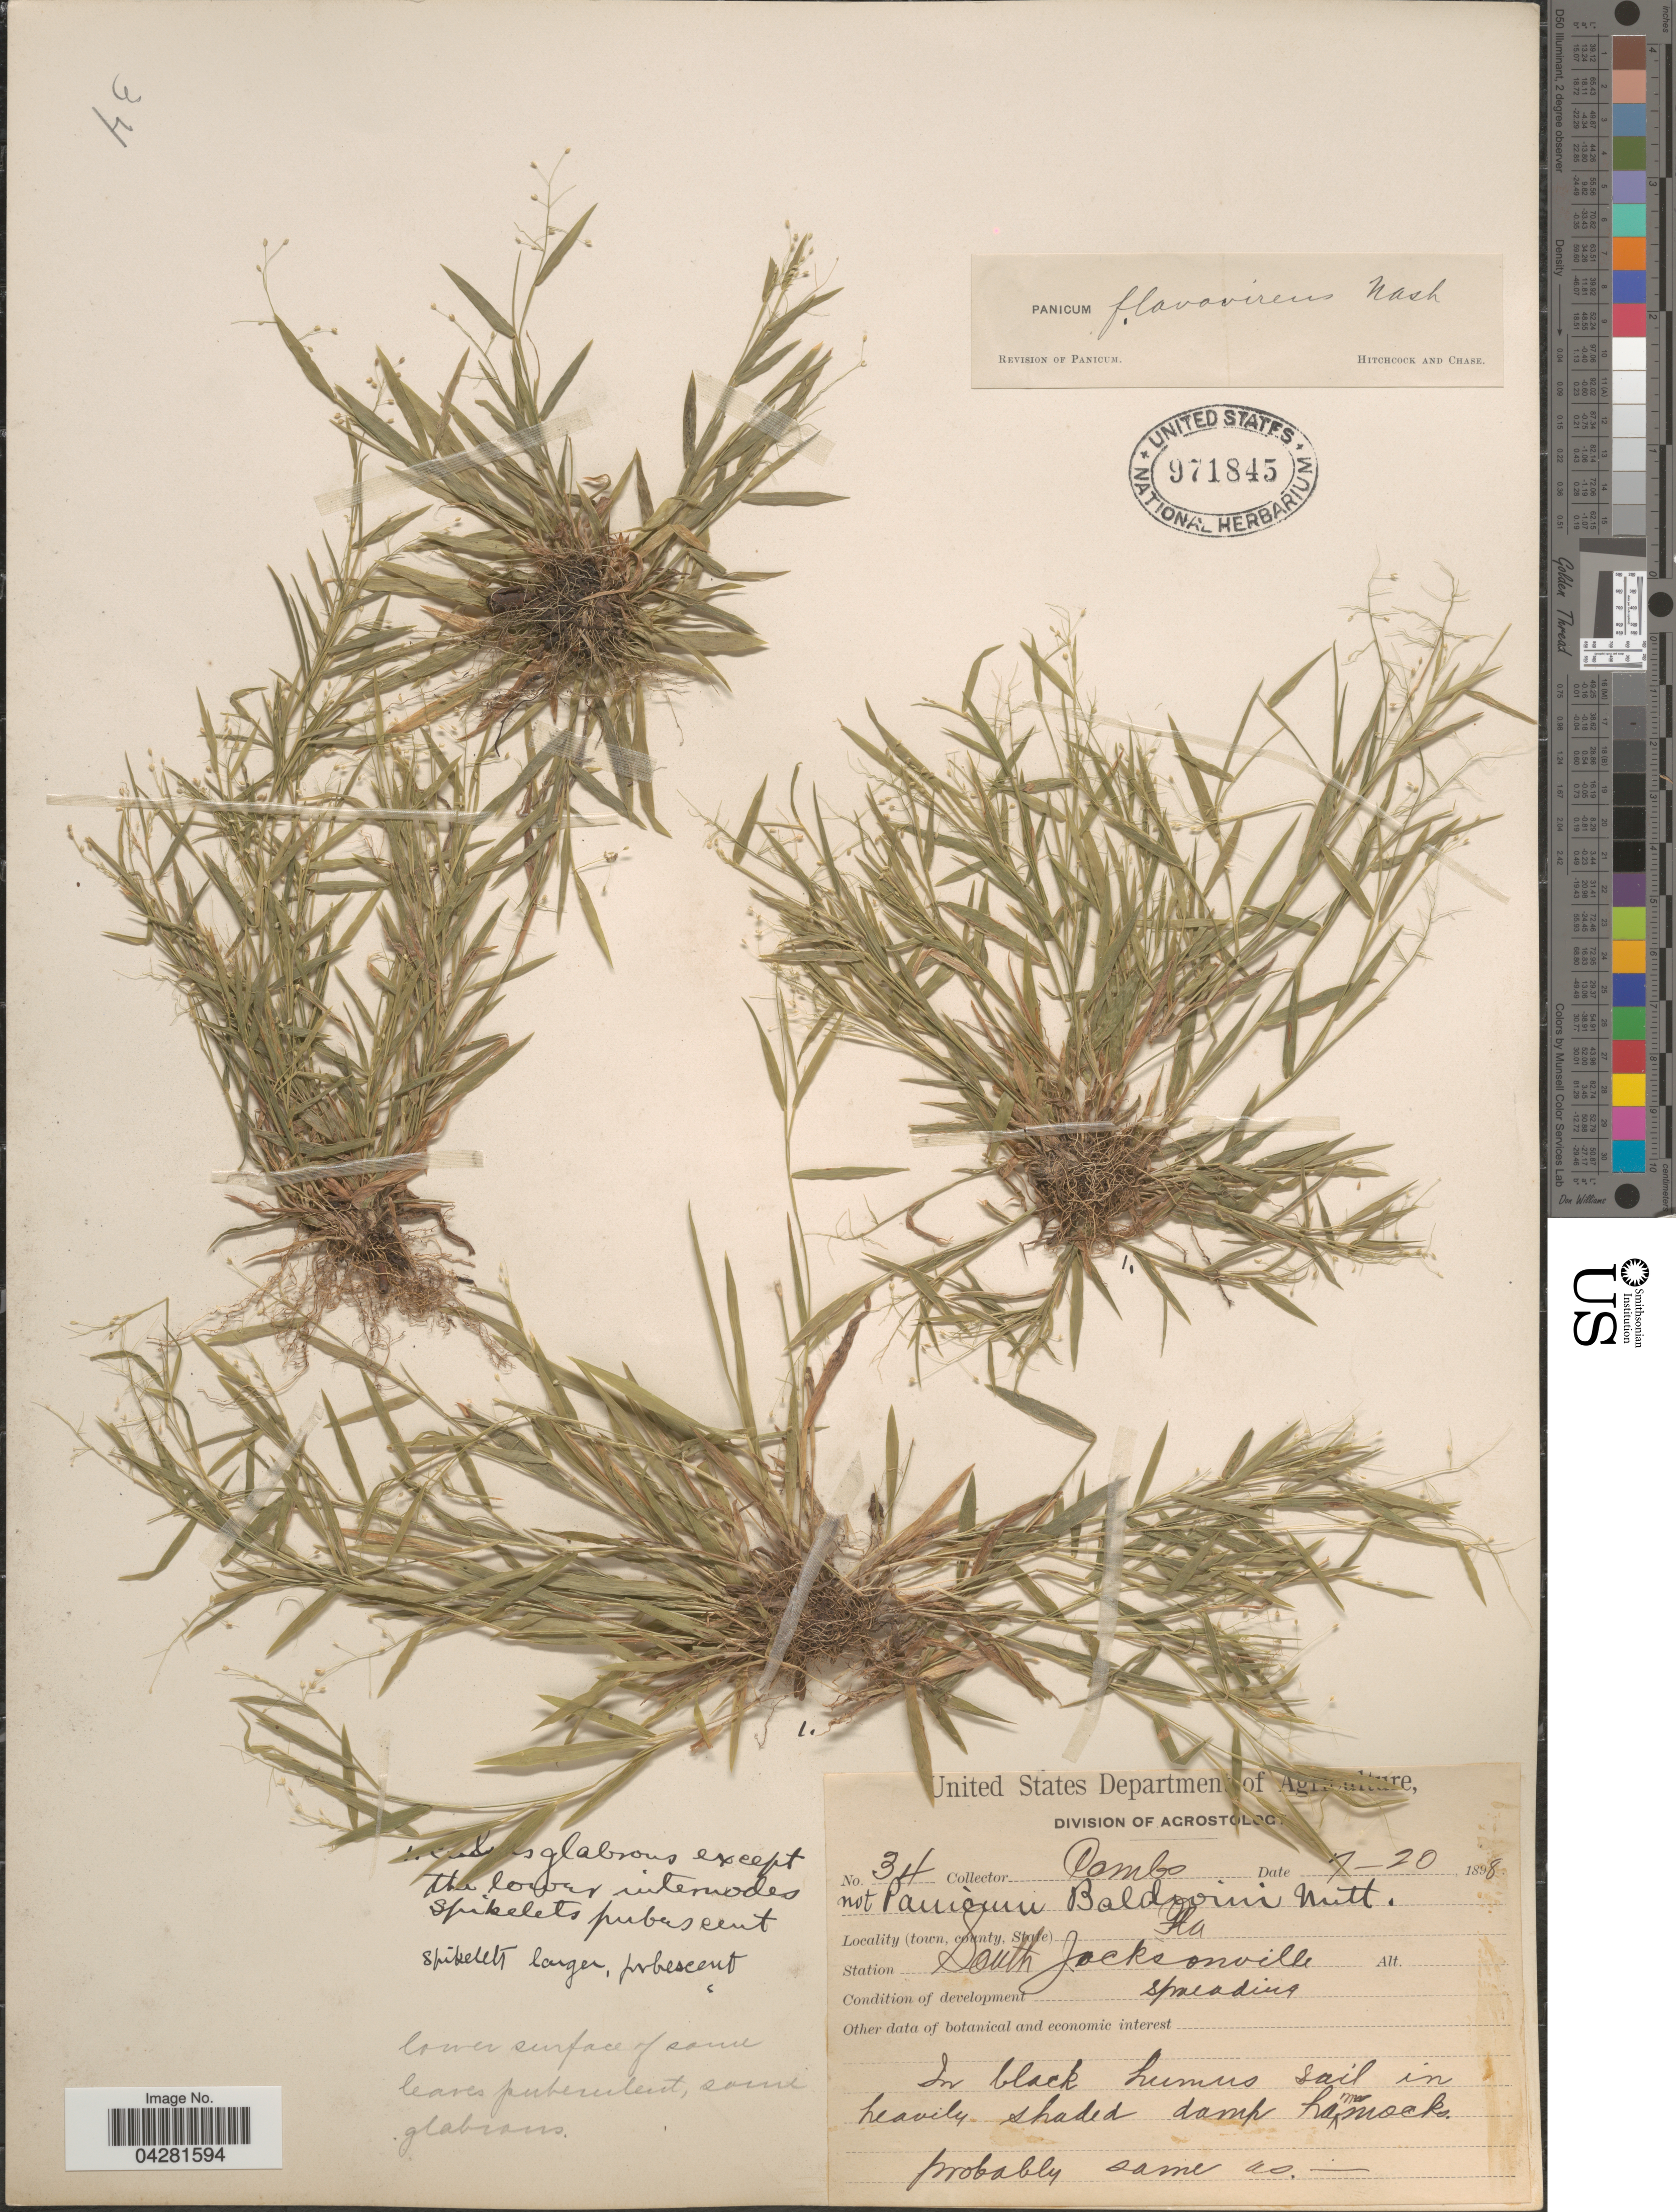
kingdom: Plantae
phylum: Tracheophyta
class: Liliopsida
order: Poales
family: Poaceae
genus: Dichanthelium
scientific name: Dichanthelium ensifolium var. ensifolium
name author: (Baldwin ex Elliot) Gould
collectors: -. Combs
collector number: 34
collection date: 1898-07-20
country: United States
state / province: Florida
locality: Station South Jacksonville.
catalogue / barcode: US 971845